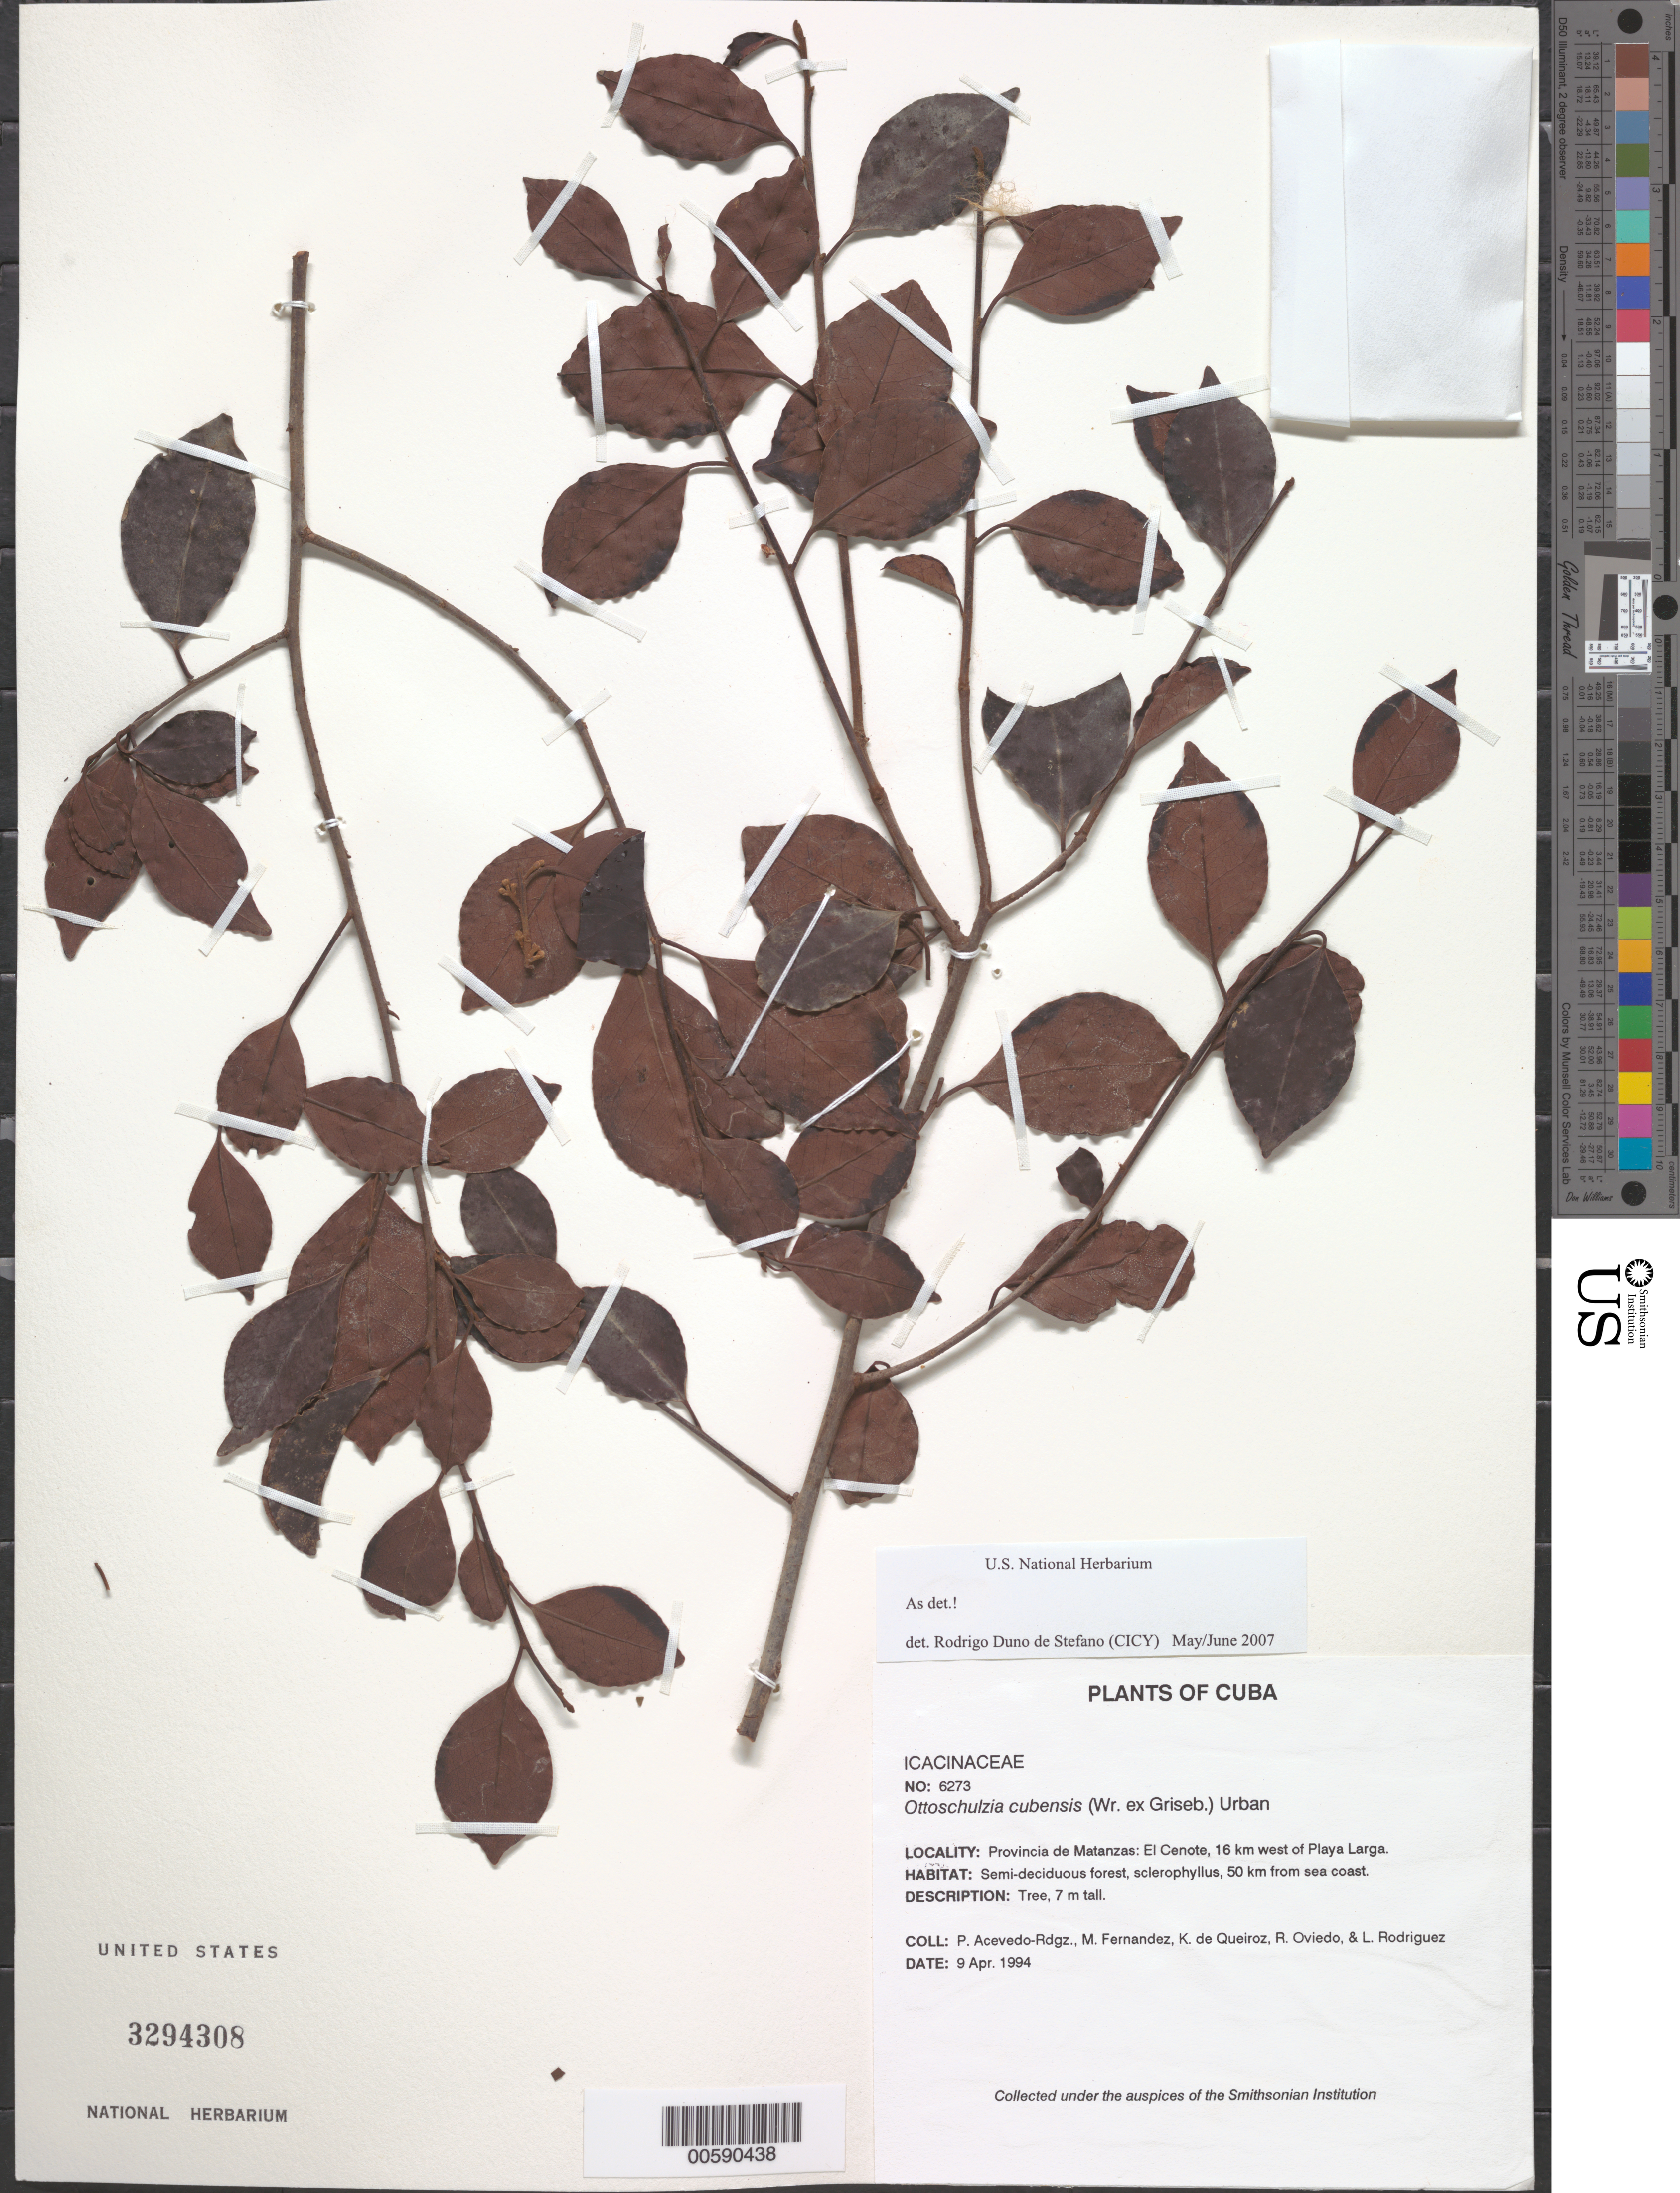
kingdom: Plantae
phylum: Tracheophyta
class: Magnoliopsida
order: Metteniusales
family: Metteniusaceae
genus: Ottoschulzia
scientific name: Ottoschulzia cubensis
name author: (C. Wright ex Griseb.) Urb.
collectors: P. Acevedo-Rodr., M. Fernández, K. De Queiroz, R. Oviedo & L. Rodriguez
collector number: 6273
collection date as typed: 09 Apr 1994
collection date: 1994-04-09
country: Cuba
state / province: Matanzas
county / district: Municipio de Ciénaga de Zapata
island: Cuba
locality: El Cenote, 16 km west of Playa Larga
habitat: Semi-deciduous forest, sclerophyllus, 50 km from sea coast.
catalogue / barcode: US 3294308